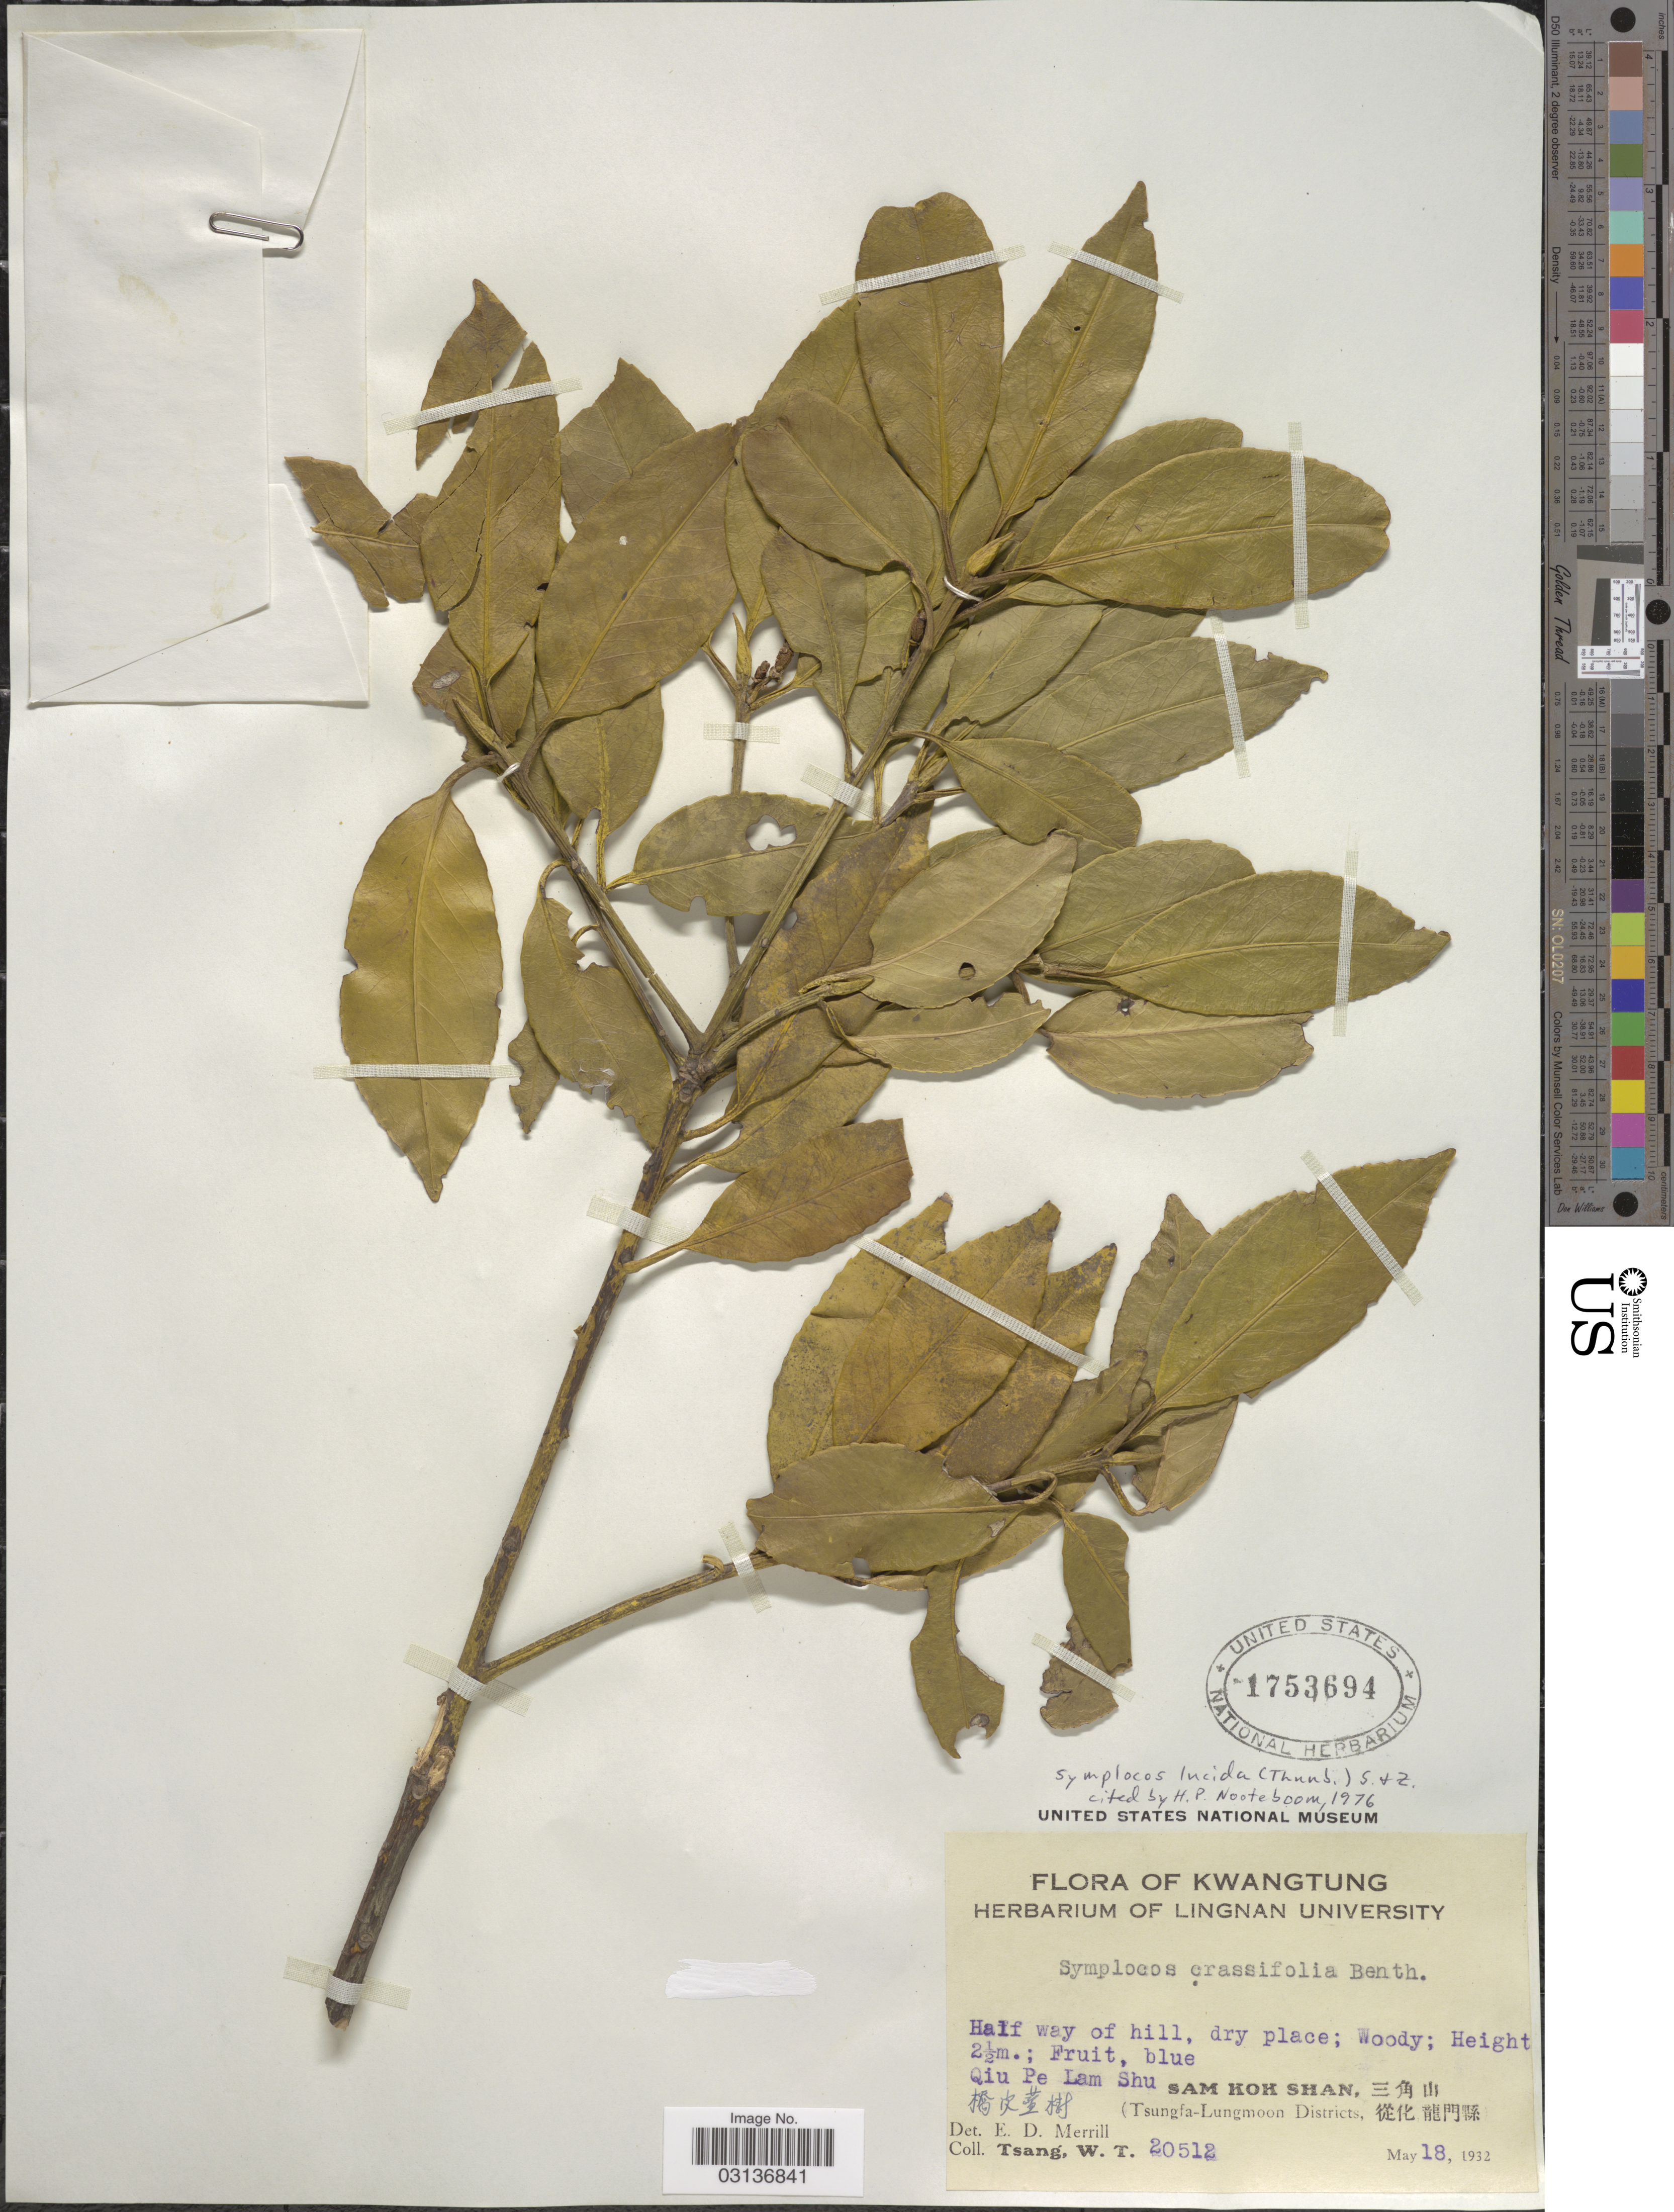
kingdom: Plantae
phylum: Tracheophyta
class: Magnoliopsida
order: Ericales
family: Symplocaceae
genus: Symplocos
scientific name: Symplocos lucida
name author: (Thurb.) Siebold & Zucc.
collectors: W. T. Tsang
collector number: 20512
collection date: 1932-05-18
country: China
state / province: Guangdong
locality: Kwangtung. Qiu Pe Lam Shu. Sam Kok Shan. (Tsungfa-Lungmoon Districts).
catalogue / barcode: US 1753694